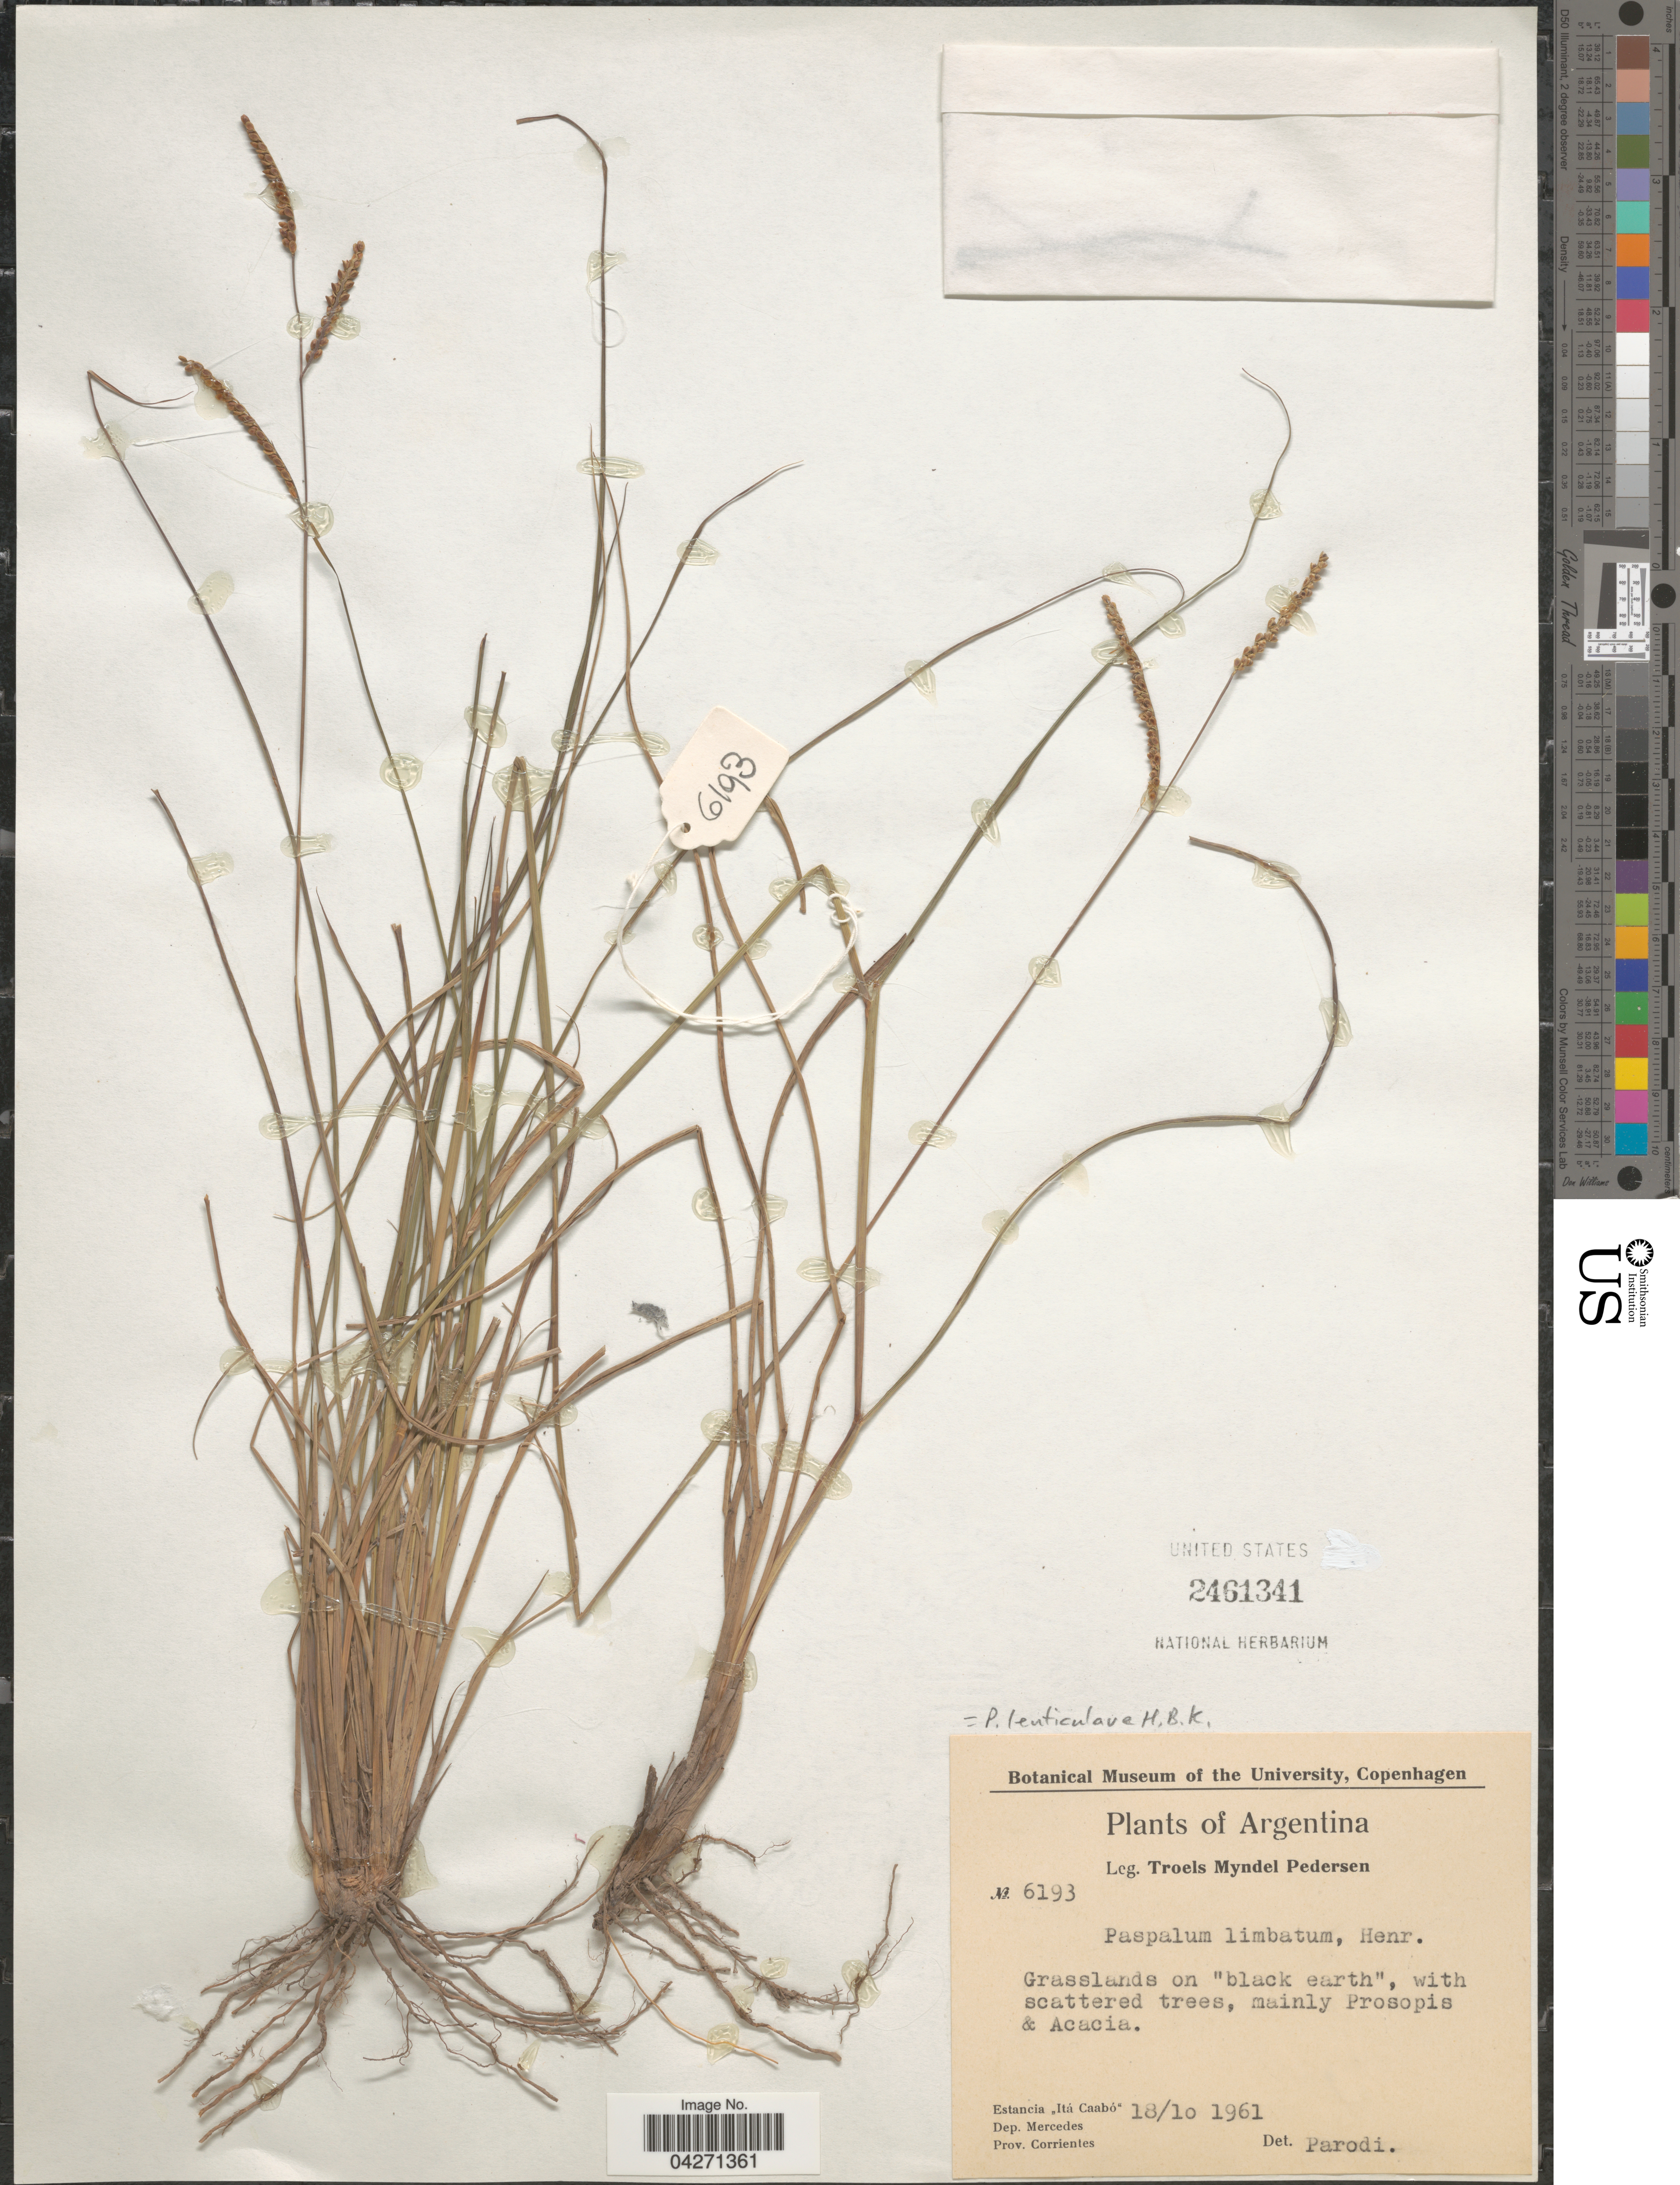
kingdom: Plantae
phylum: Tracheophyta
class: Liliopsida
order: Poales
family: Poaceae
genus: Paspalum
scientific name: Paspalum lenticulare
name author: Kunth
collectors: T. Pederson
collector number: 6193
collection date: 1961-10-18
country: Argentina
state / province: Corrientes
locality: Estancia "Itá Caabó". Dep. Mercedes.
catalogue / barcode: US 2461341